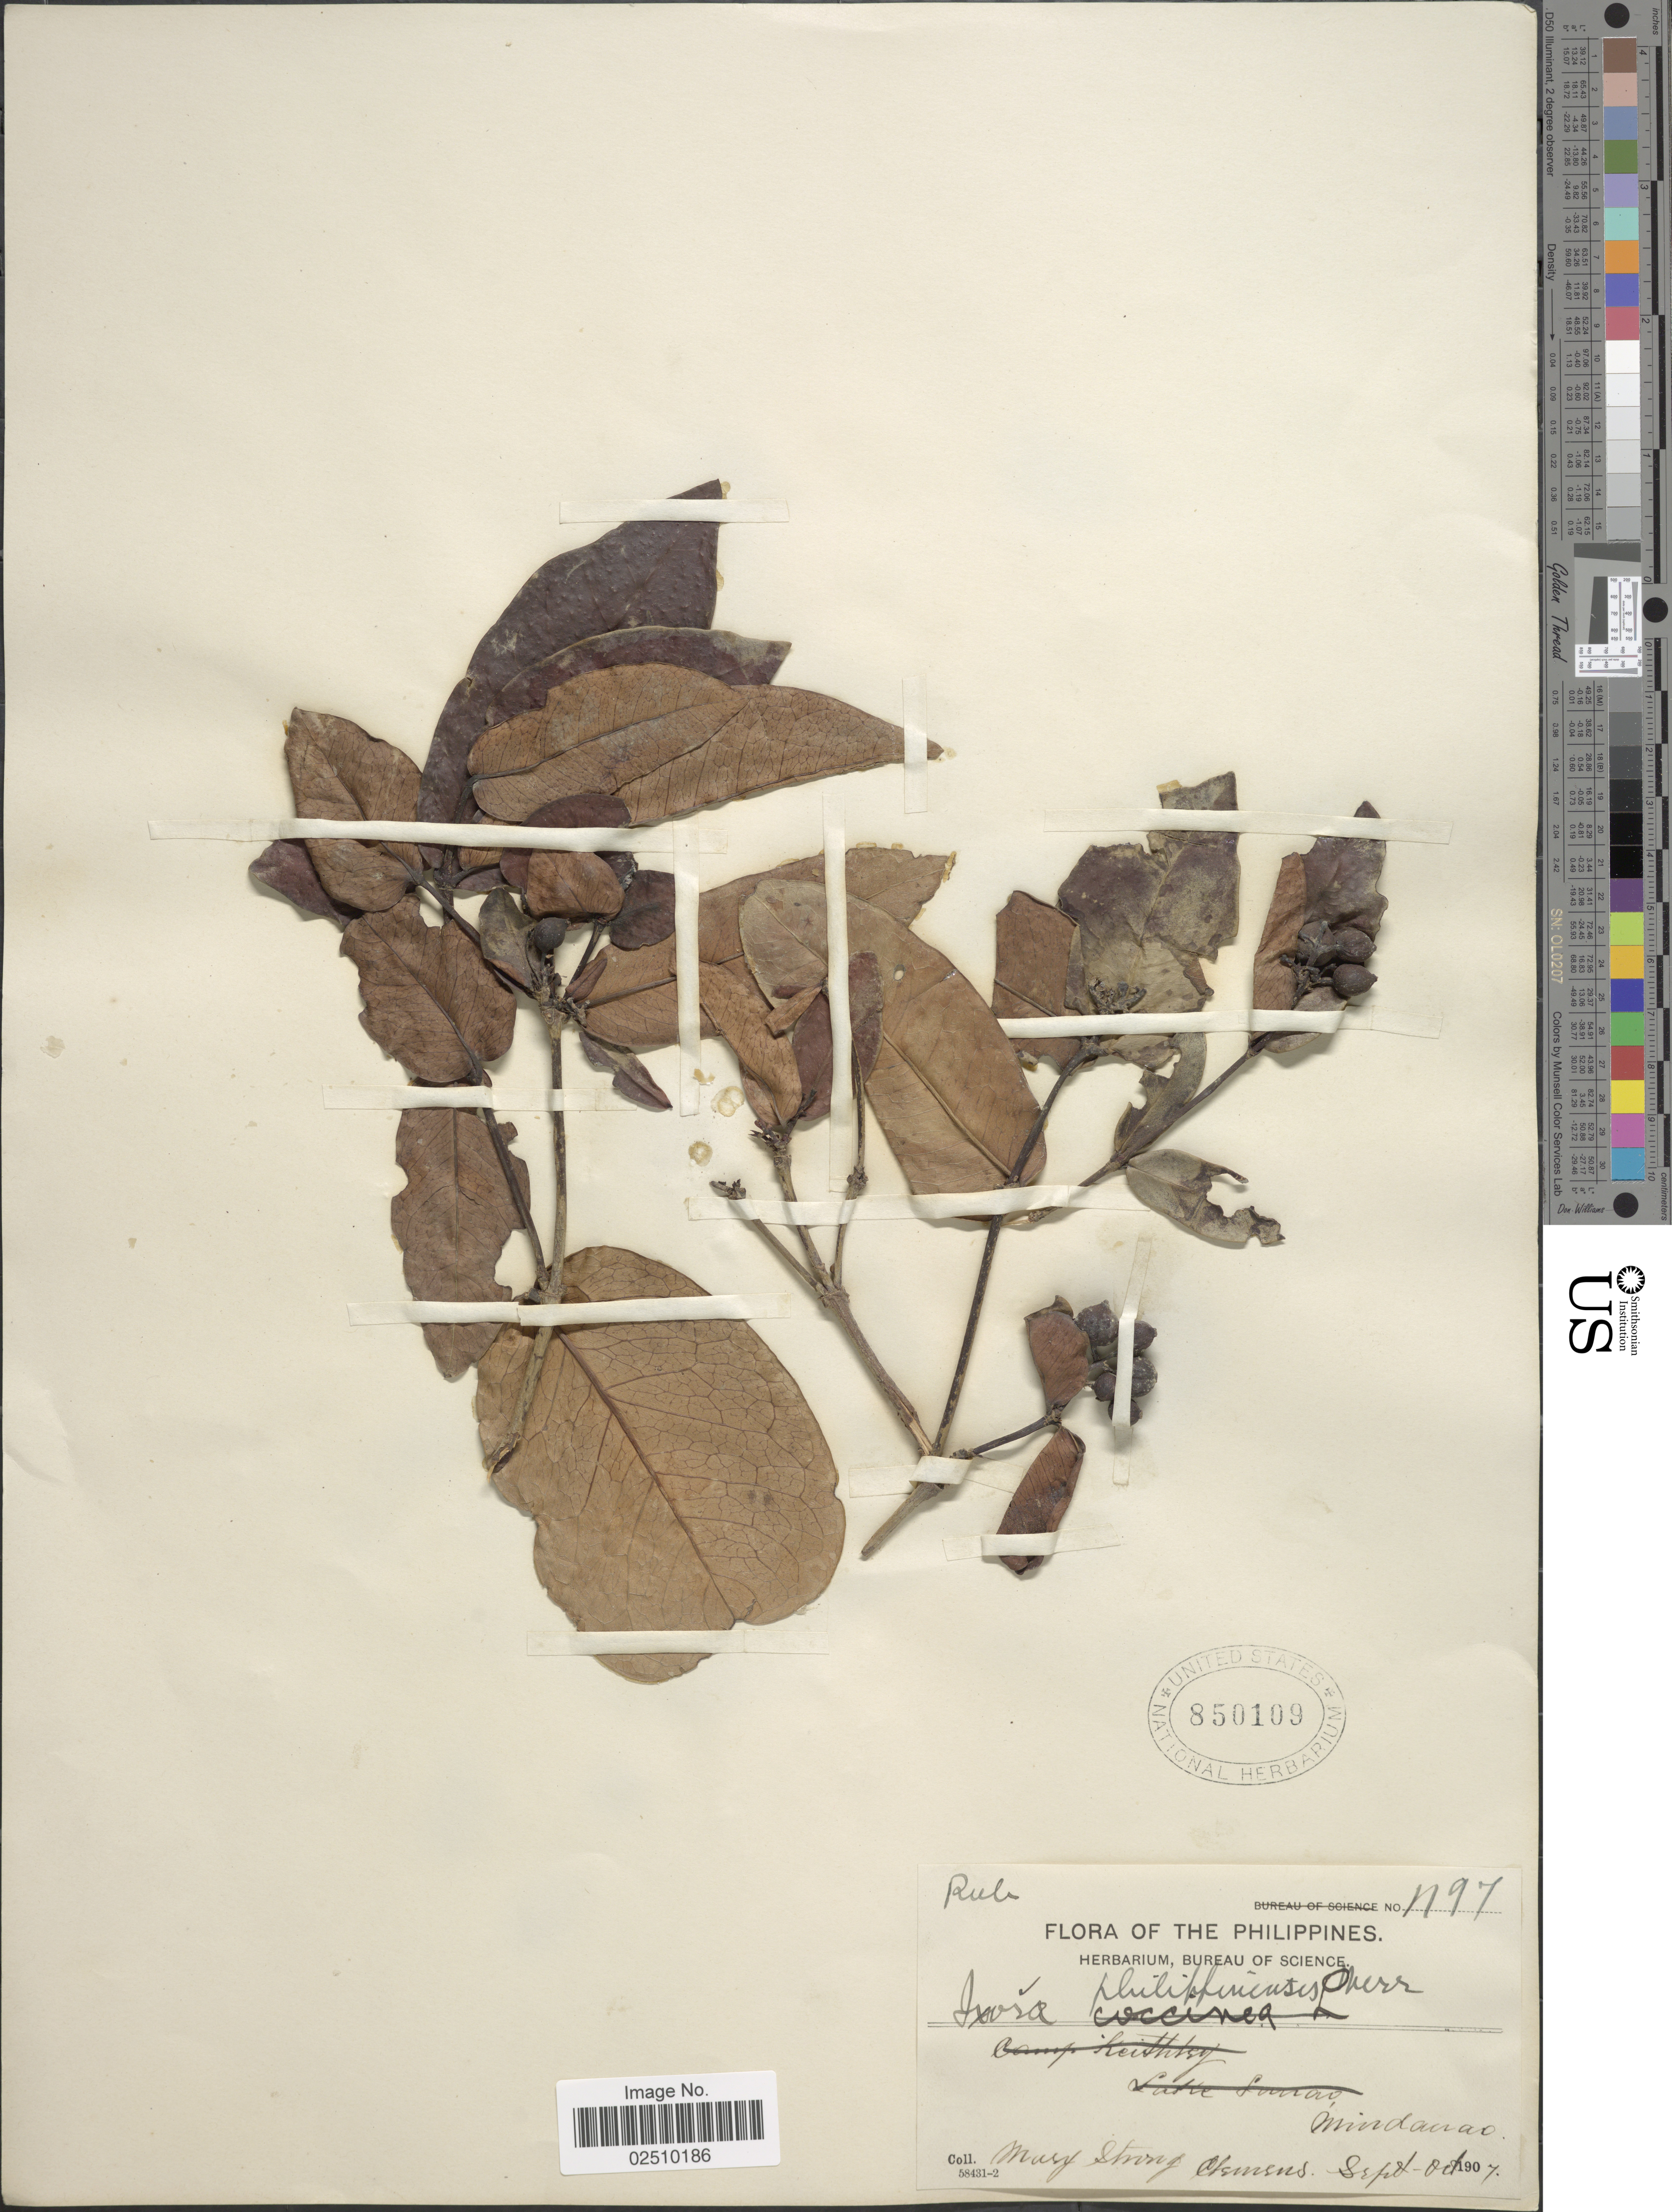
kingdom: Plantae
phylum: Tracheophyta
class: Magnoliopsida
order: Gentianales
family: Rubiaceae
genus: Ixora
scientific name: Ixora philippinensis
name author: Merr.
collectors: M. S. Clemens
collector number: N97*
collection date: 1907-09/1907-10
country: Philippines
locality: Mindanao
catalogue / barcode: US 850109